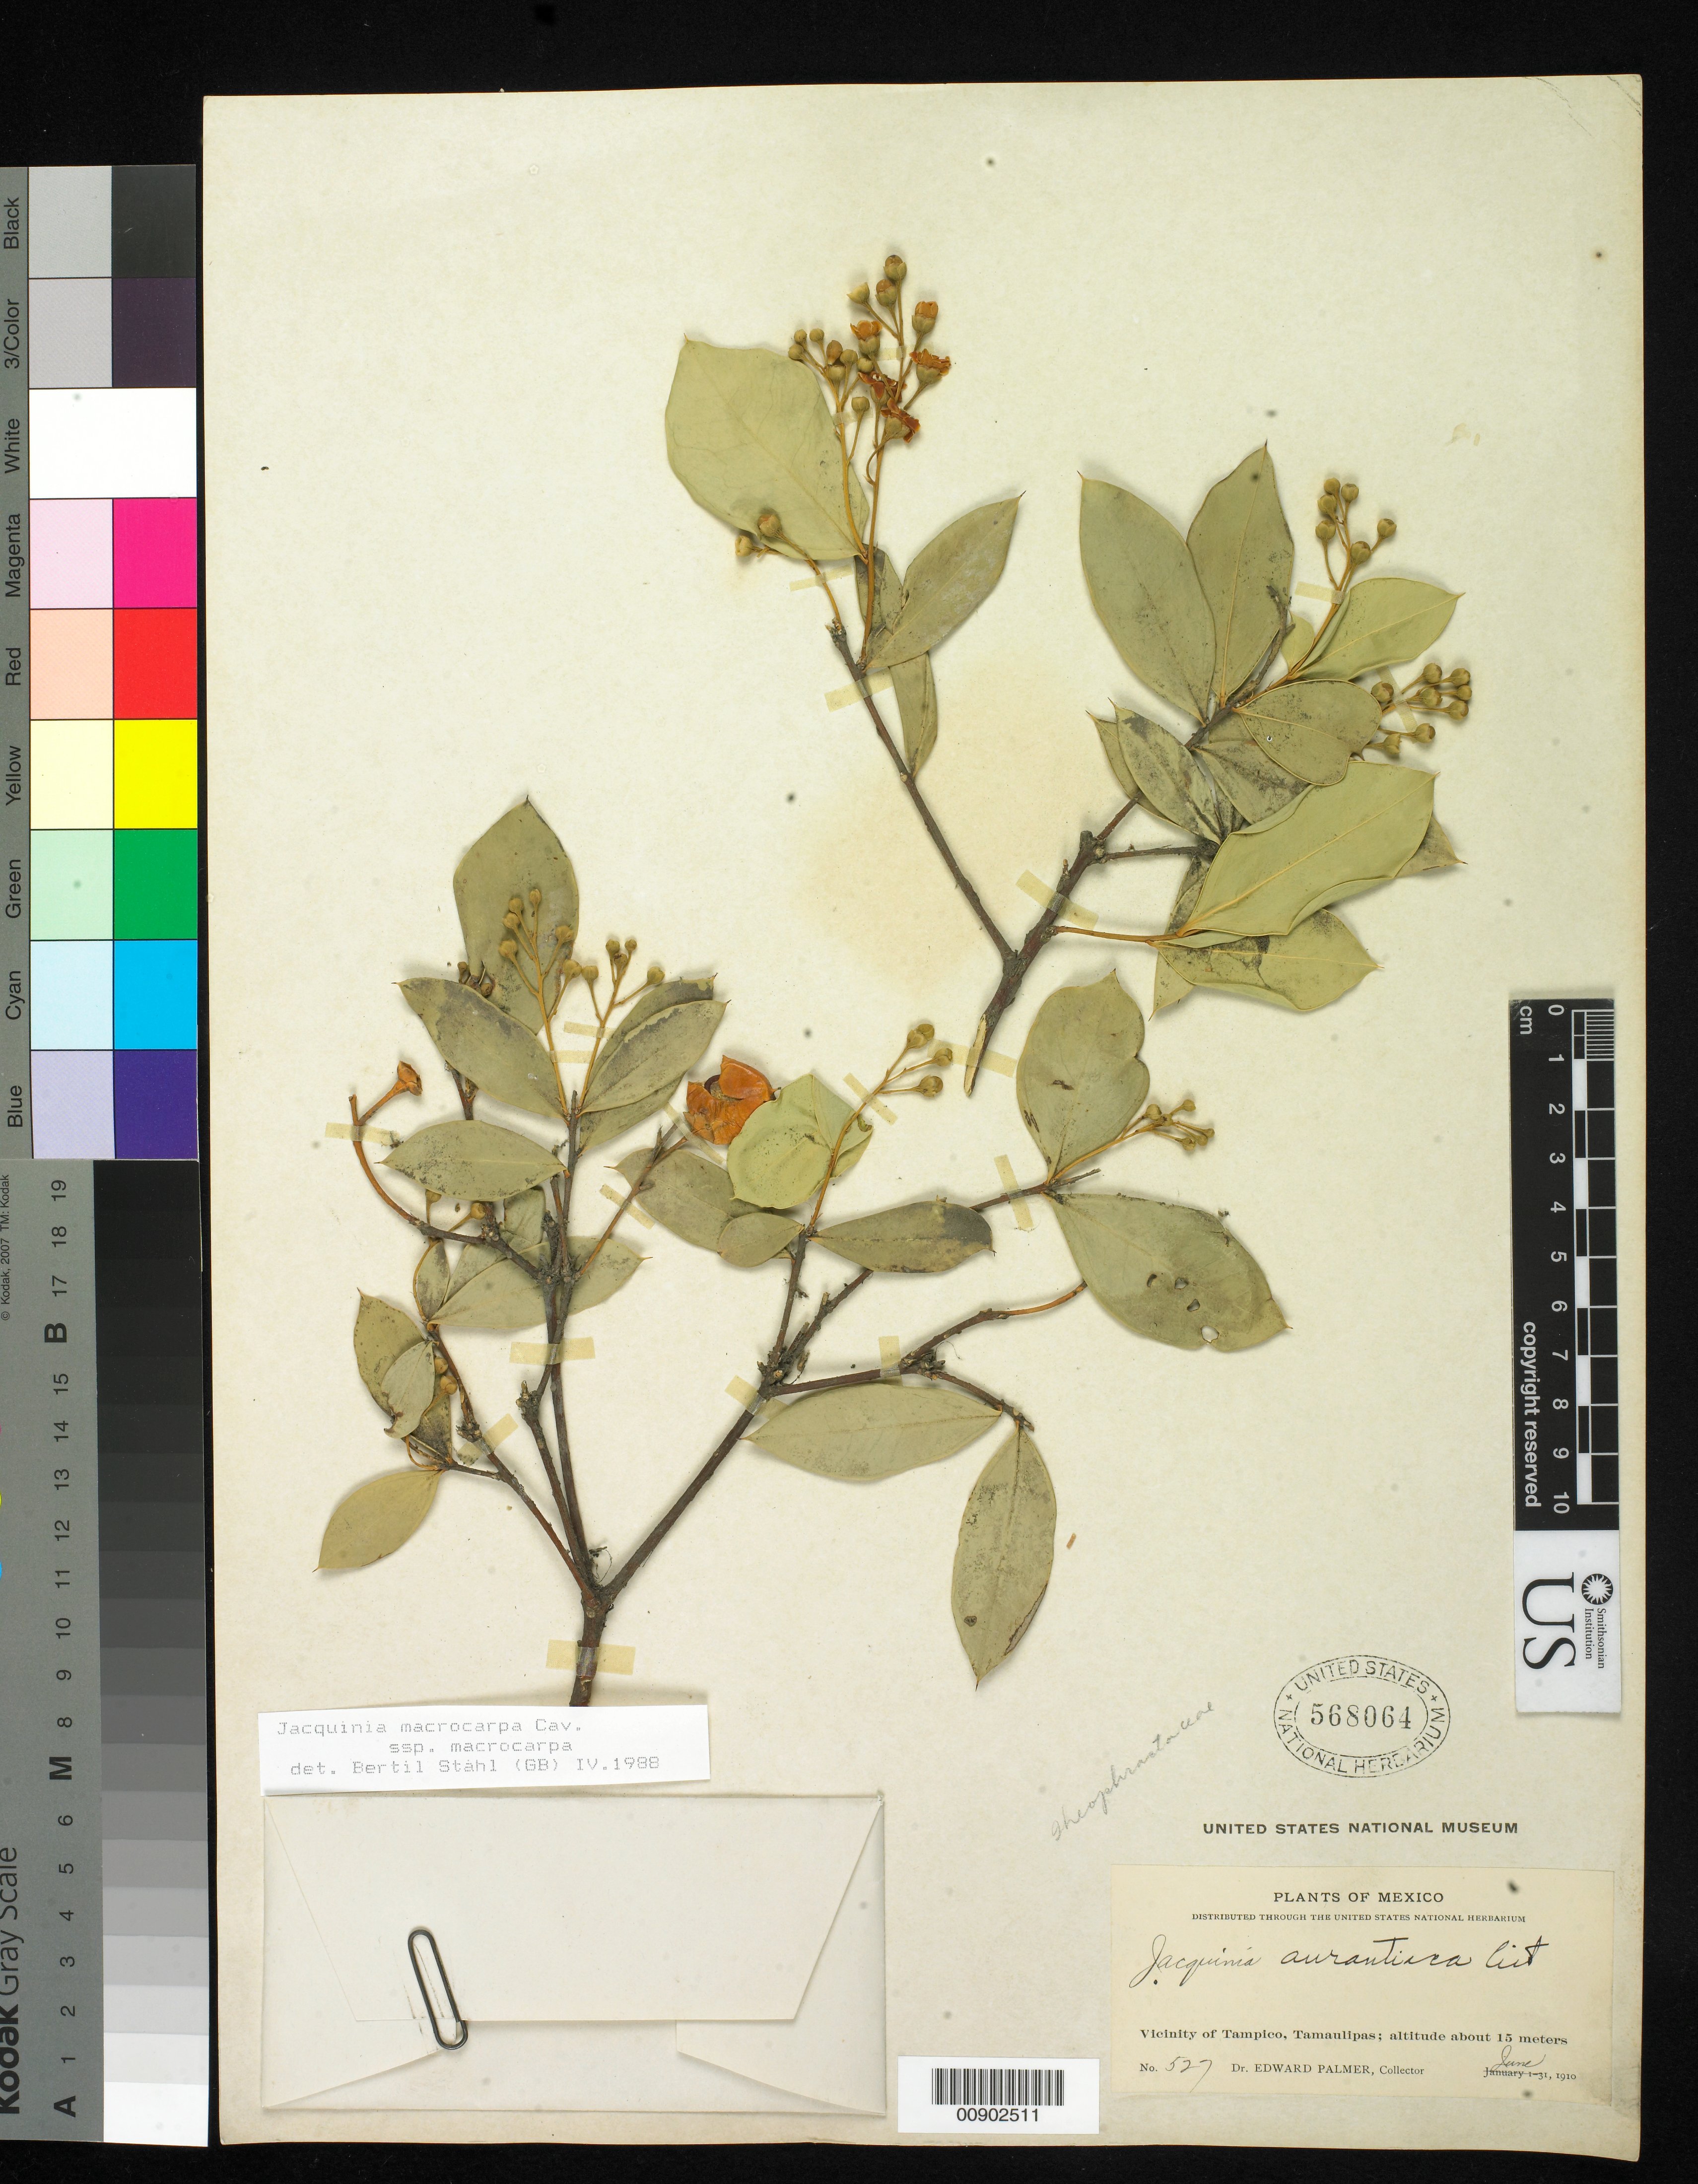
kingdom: Plantae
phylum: Tracheophyta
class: Magnoliopsida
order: Ericales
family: Primulaceae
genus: Jacquinia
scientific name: Jacquinia macrocarpa subsp. macrocarpa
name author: Cav.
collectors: E. Palmer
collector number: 527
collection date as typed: Jun 1910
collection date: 1910-06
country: Mexico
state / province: Tamaulipas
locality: Vicinity of Tampico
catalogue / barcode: US 568064